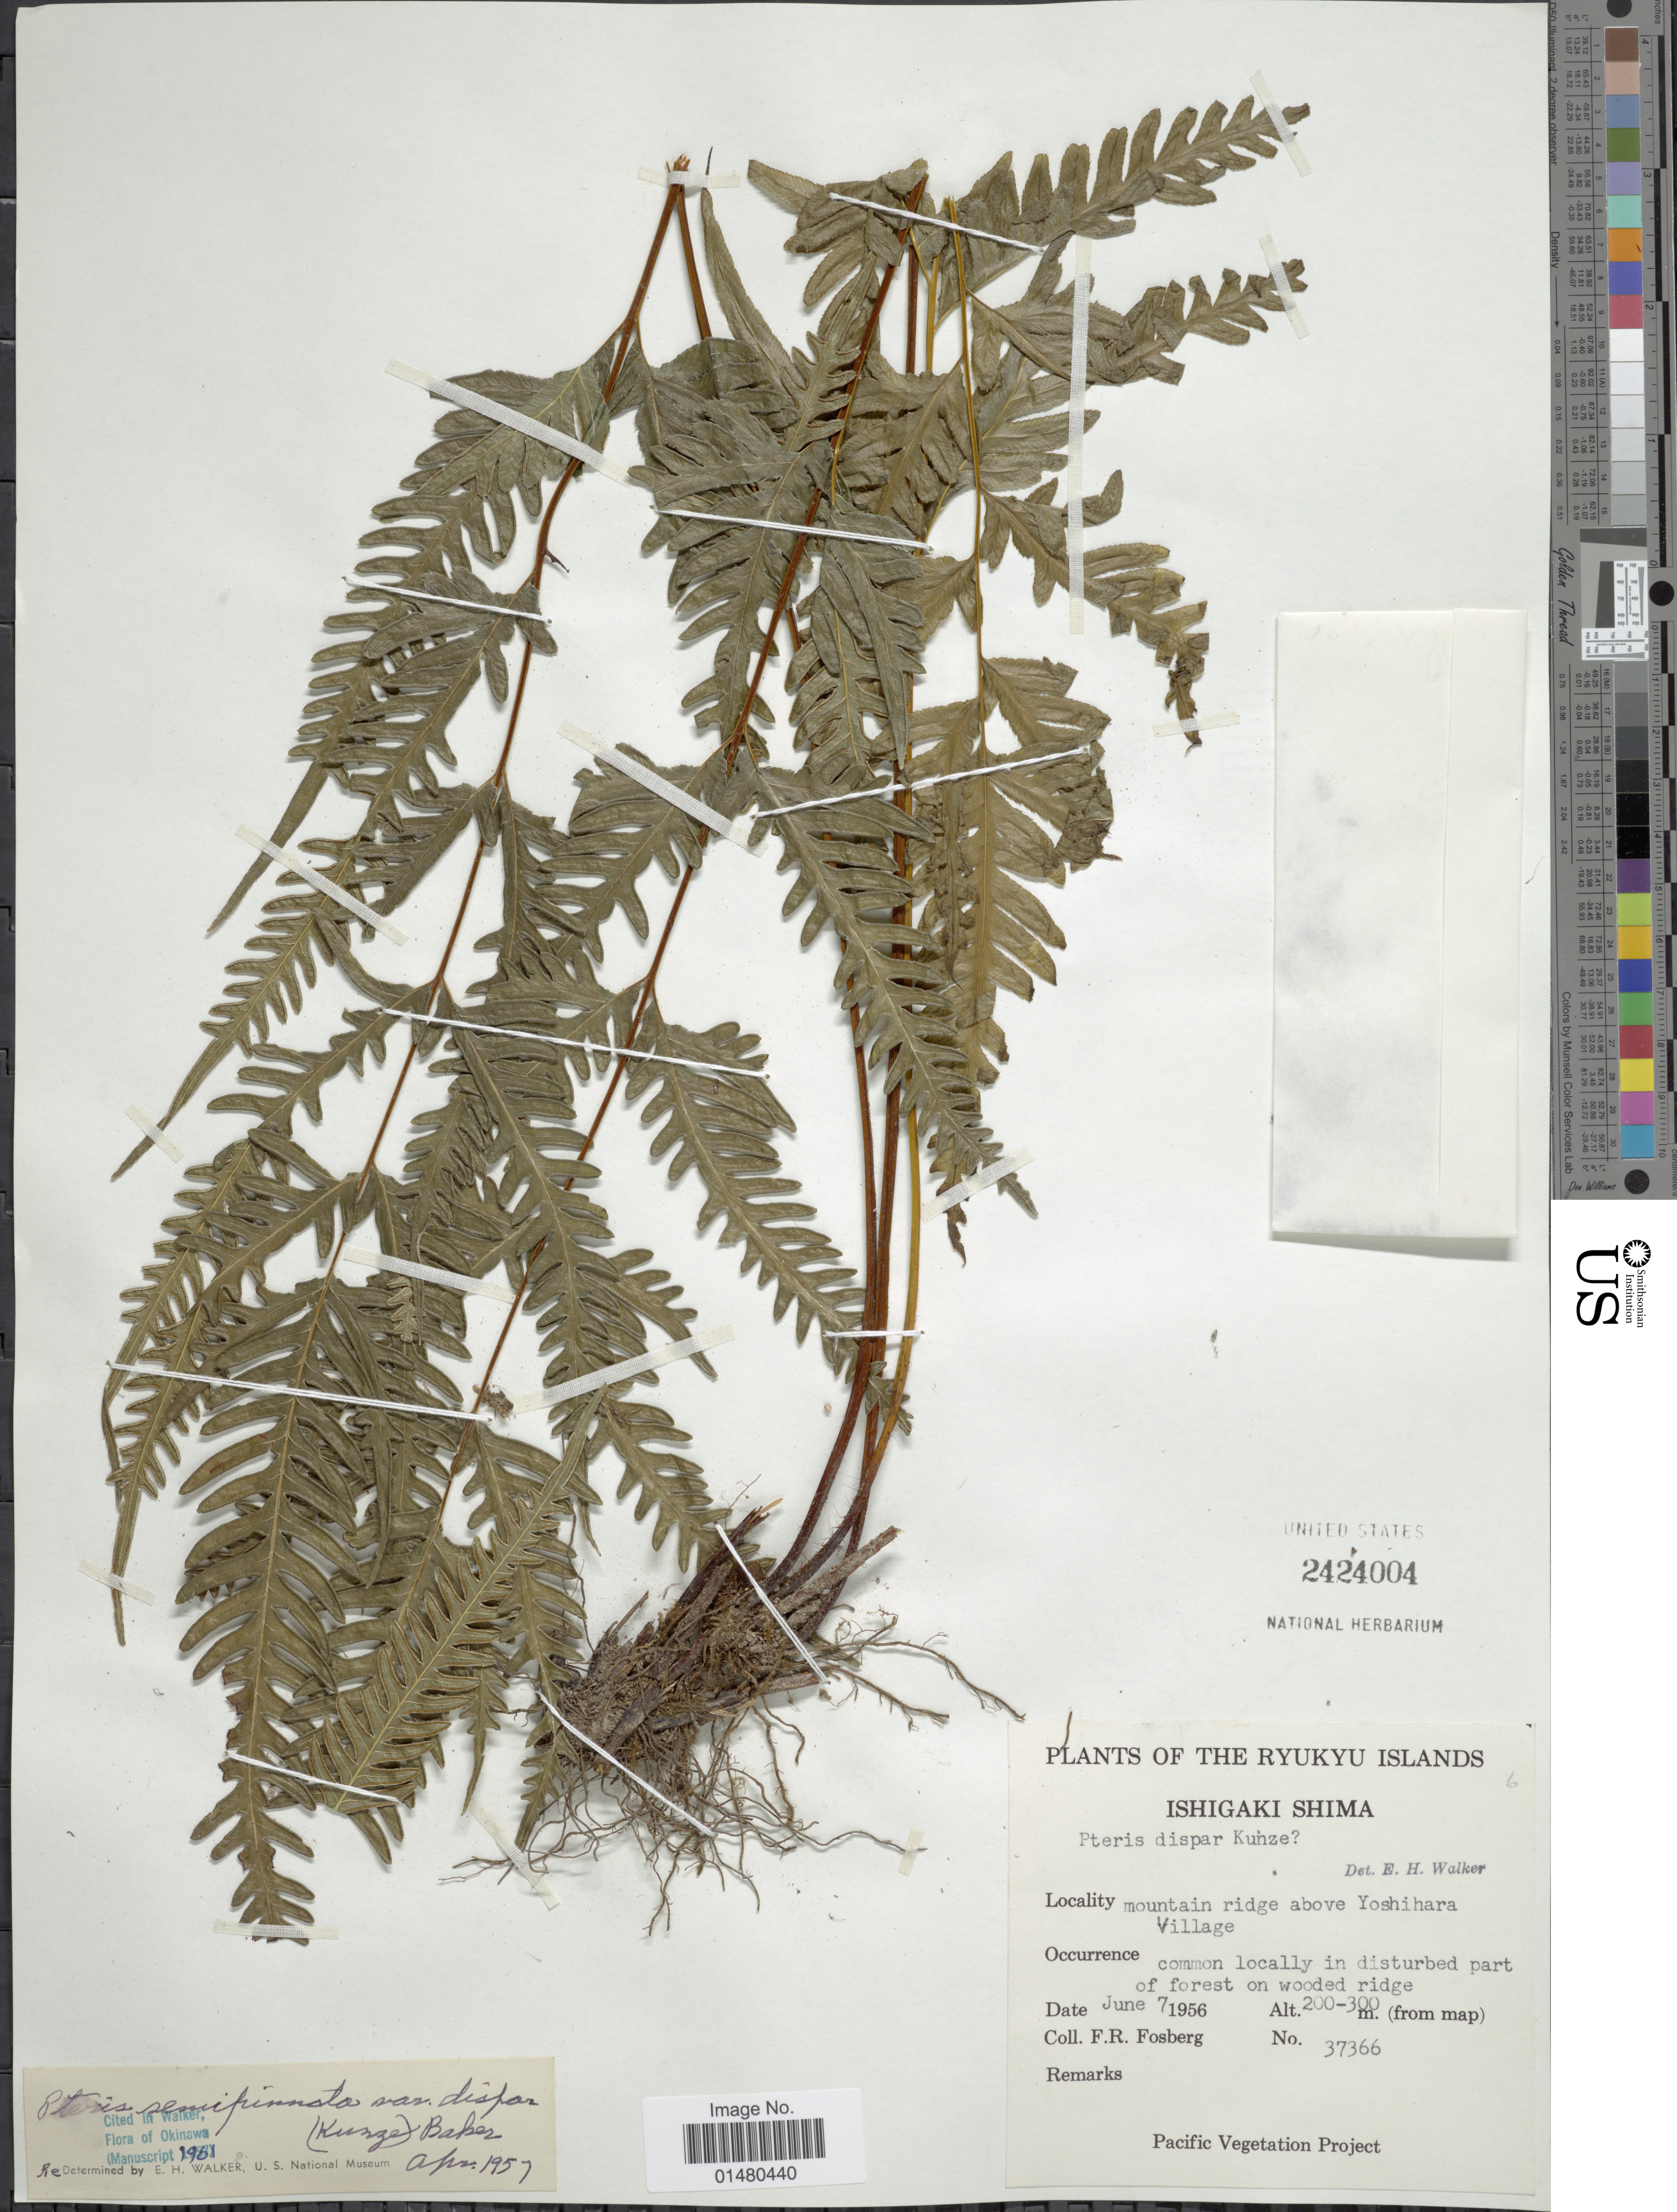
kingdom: Plantae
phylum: Tracheophyta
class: Polypodiopsida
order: Polypodiales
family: Pteridaceae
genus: Pteris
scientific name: Pteris dispar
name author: Kunze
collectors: F. R. Fosberg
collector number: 37366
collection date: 1956-06-07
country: Japan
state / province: Okinawa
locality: The Ryukyu Islands, Ishigaki Shima, mountain ridge above Yoshihara Village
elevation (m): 200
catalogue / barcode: US 2424004